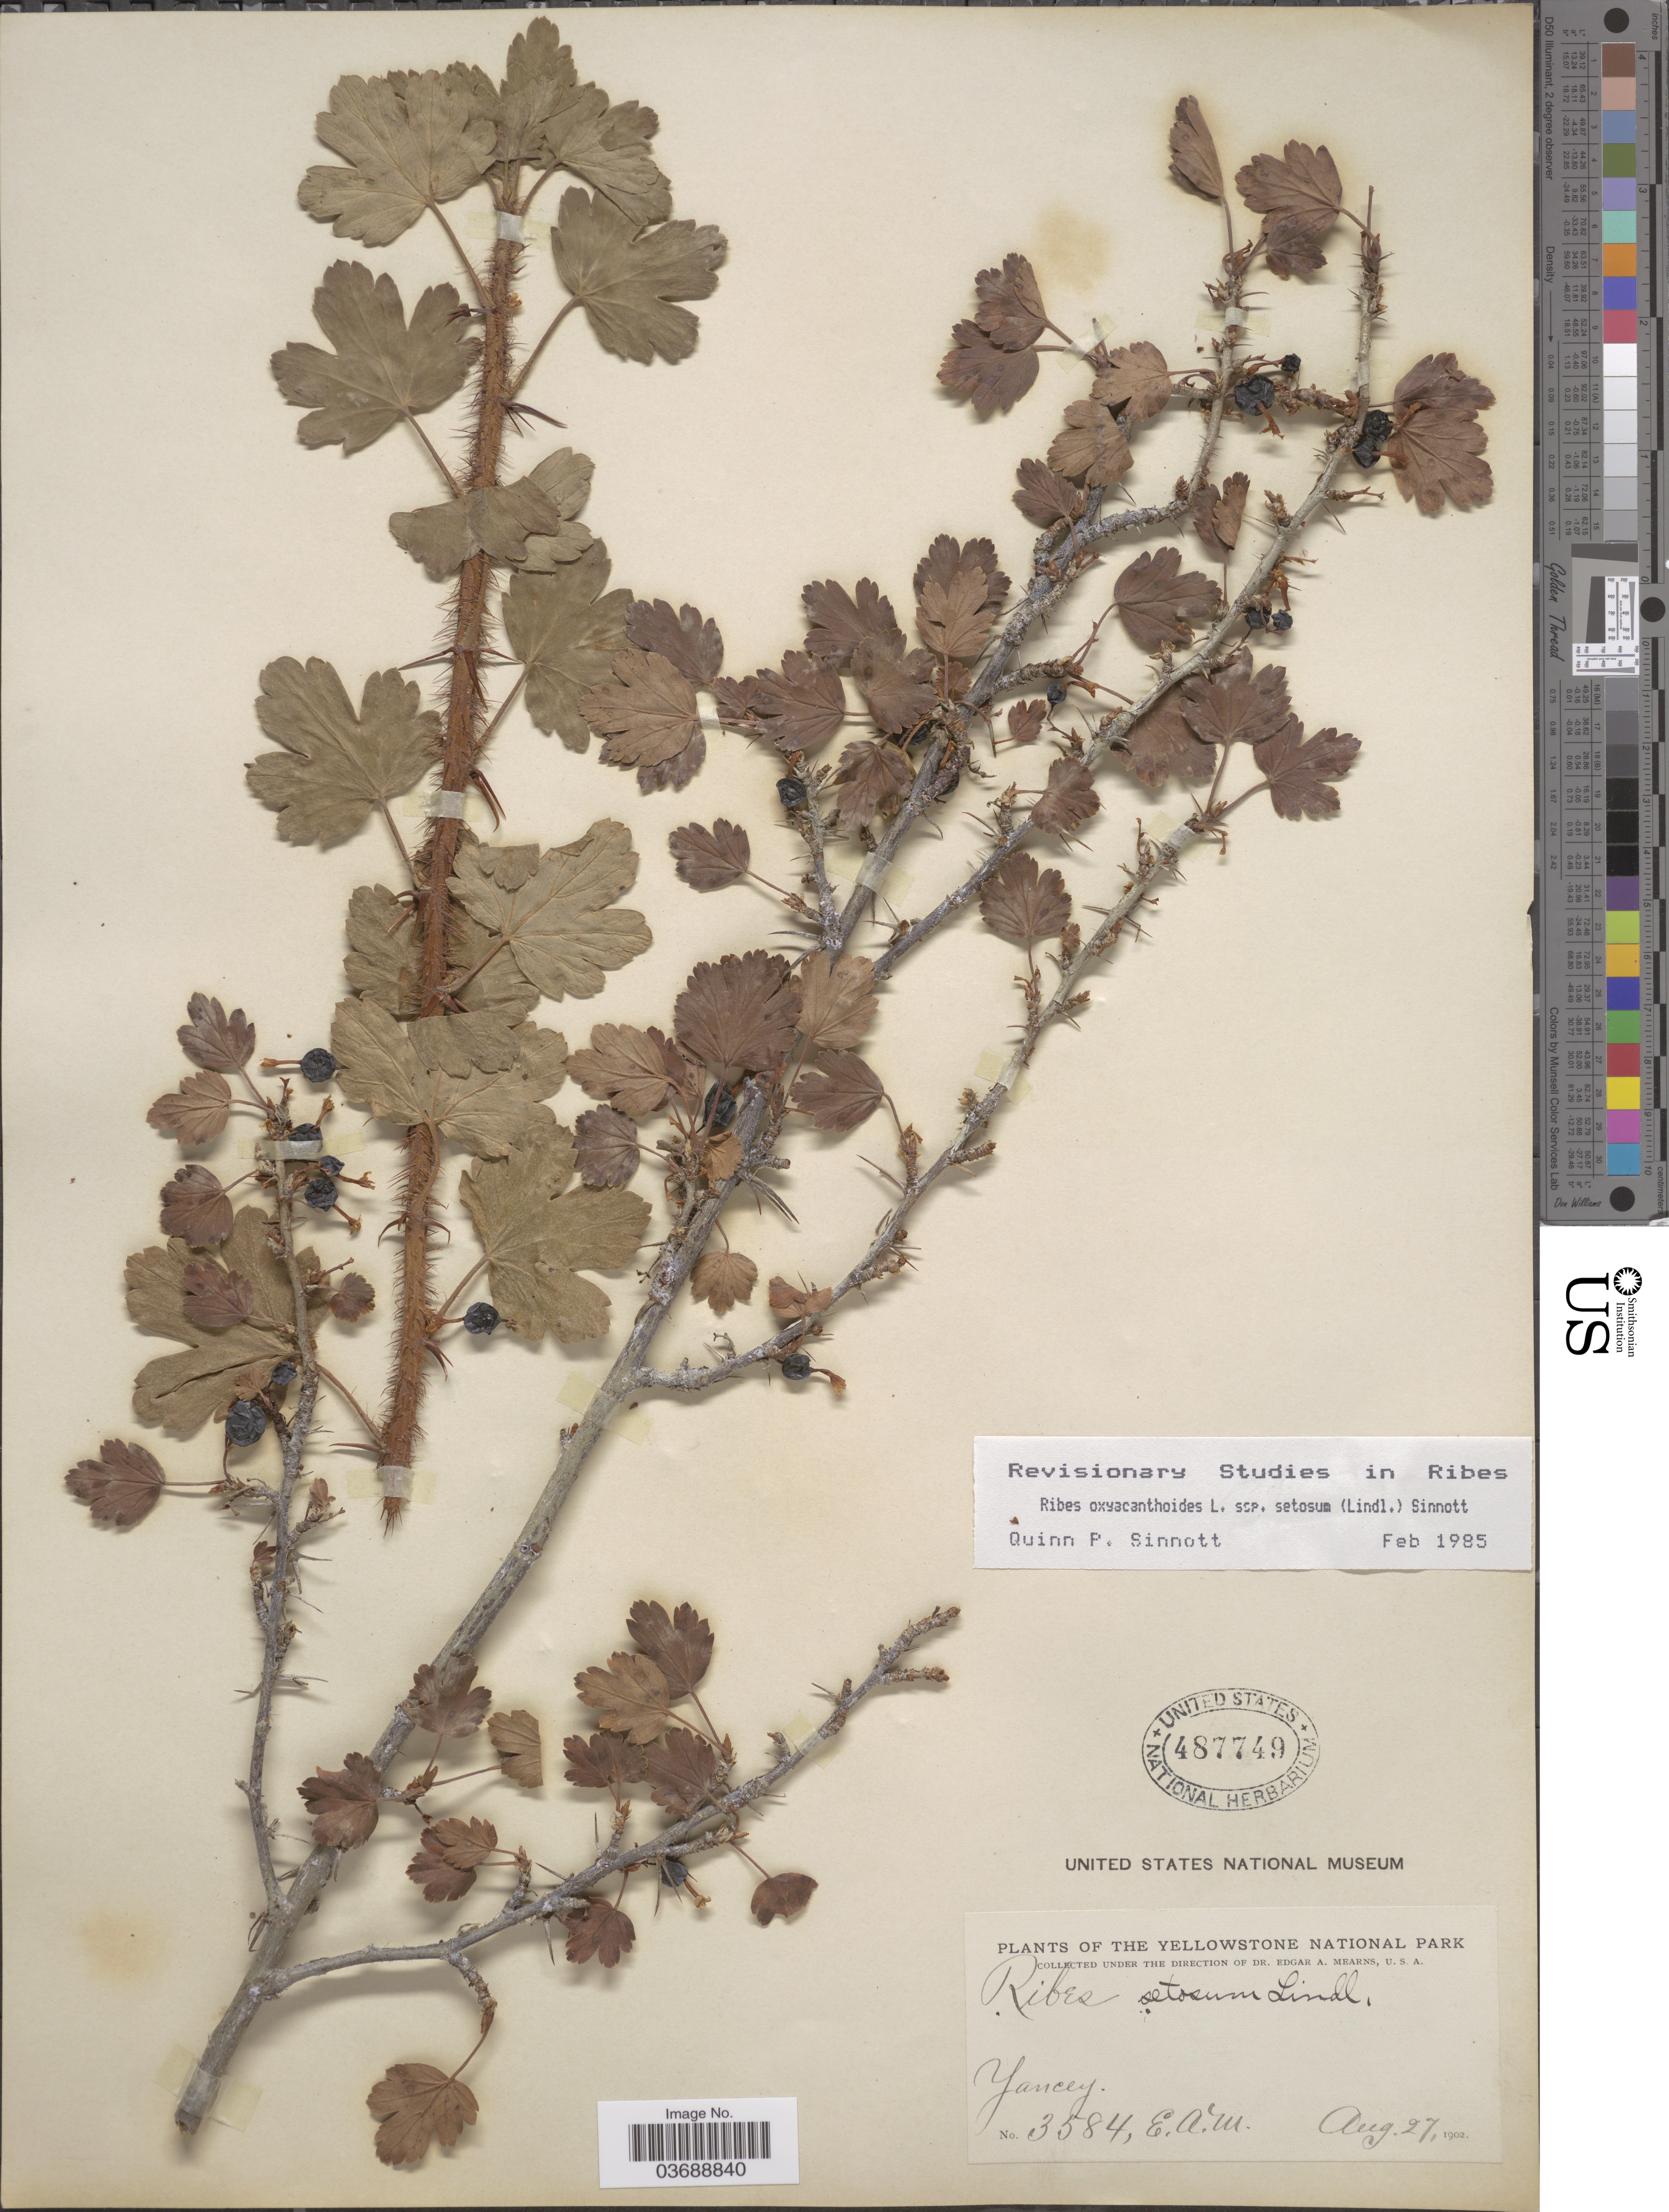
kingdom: Plantae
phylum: Tracheophyta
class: Magnoliopsida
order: Saxifragales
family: Grossulariaceae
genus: Ribes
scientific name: Ribes oxyacanthoides subsp. setosum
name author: (Lindl.) Q.P. Sinnott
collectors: E. A. Mearns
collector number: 3584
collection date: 1902-08-27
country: United States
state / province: Wyoming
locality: The Yellowstone National Park. Yancey.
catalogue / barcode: US 487749